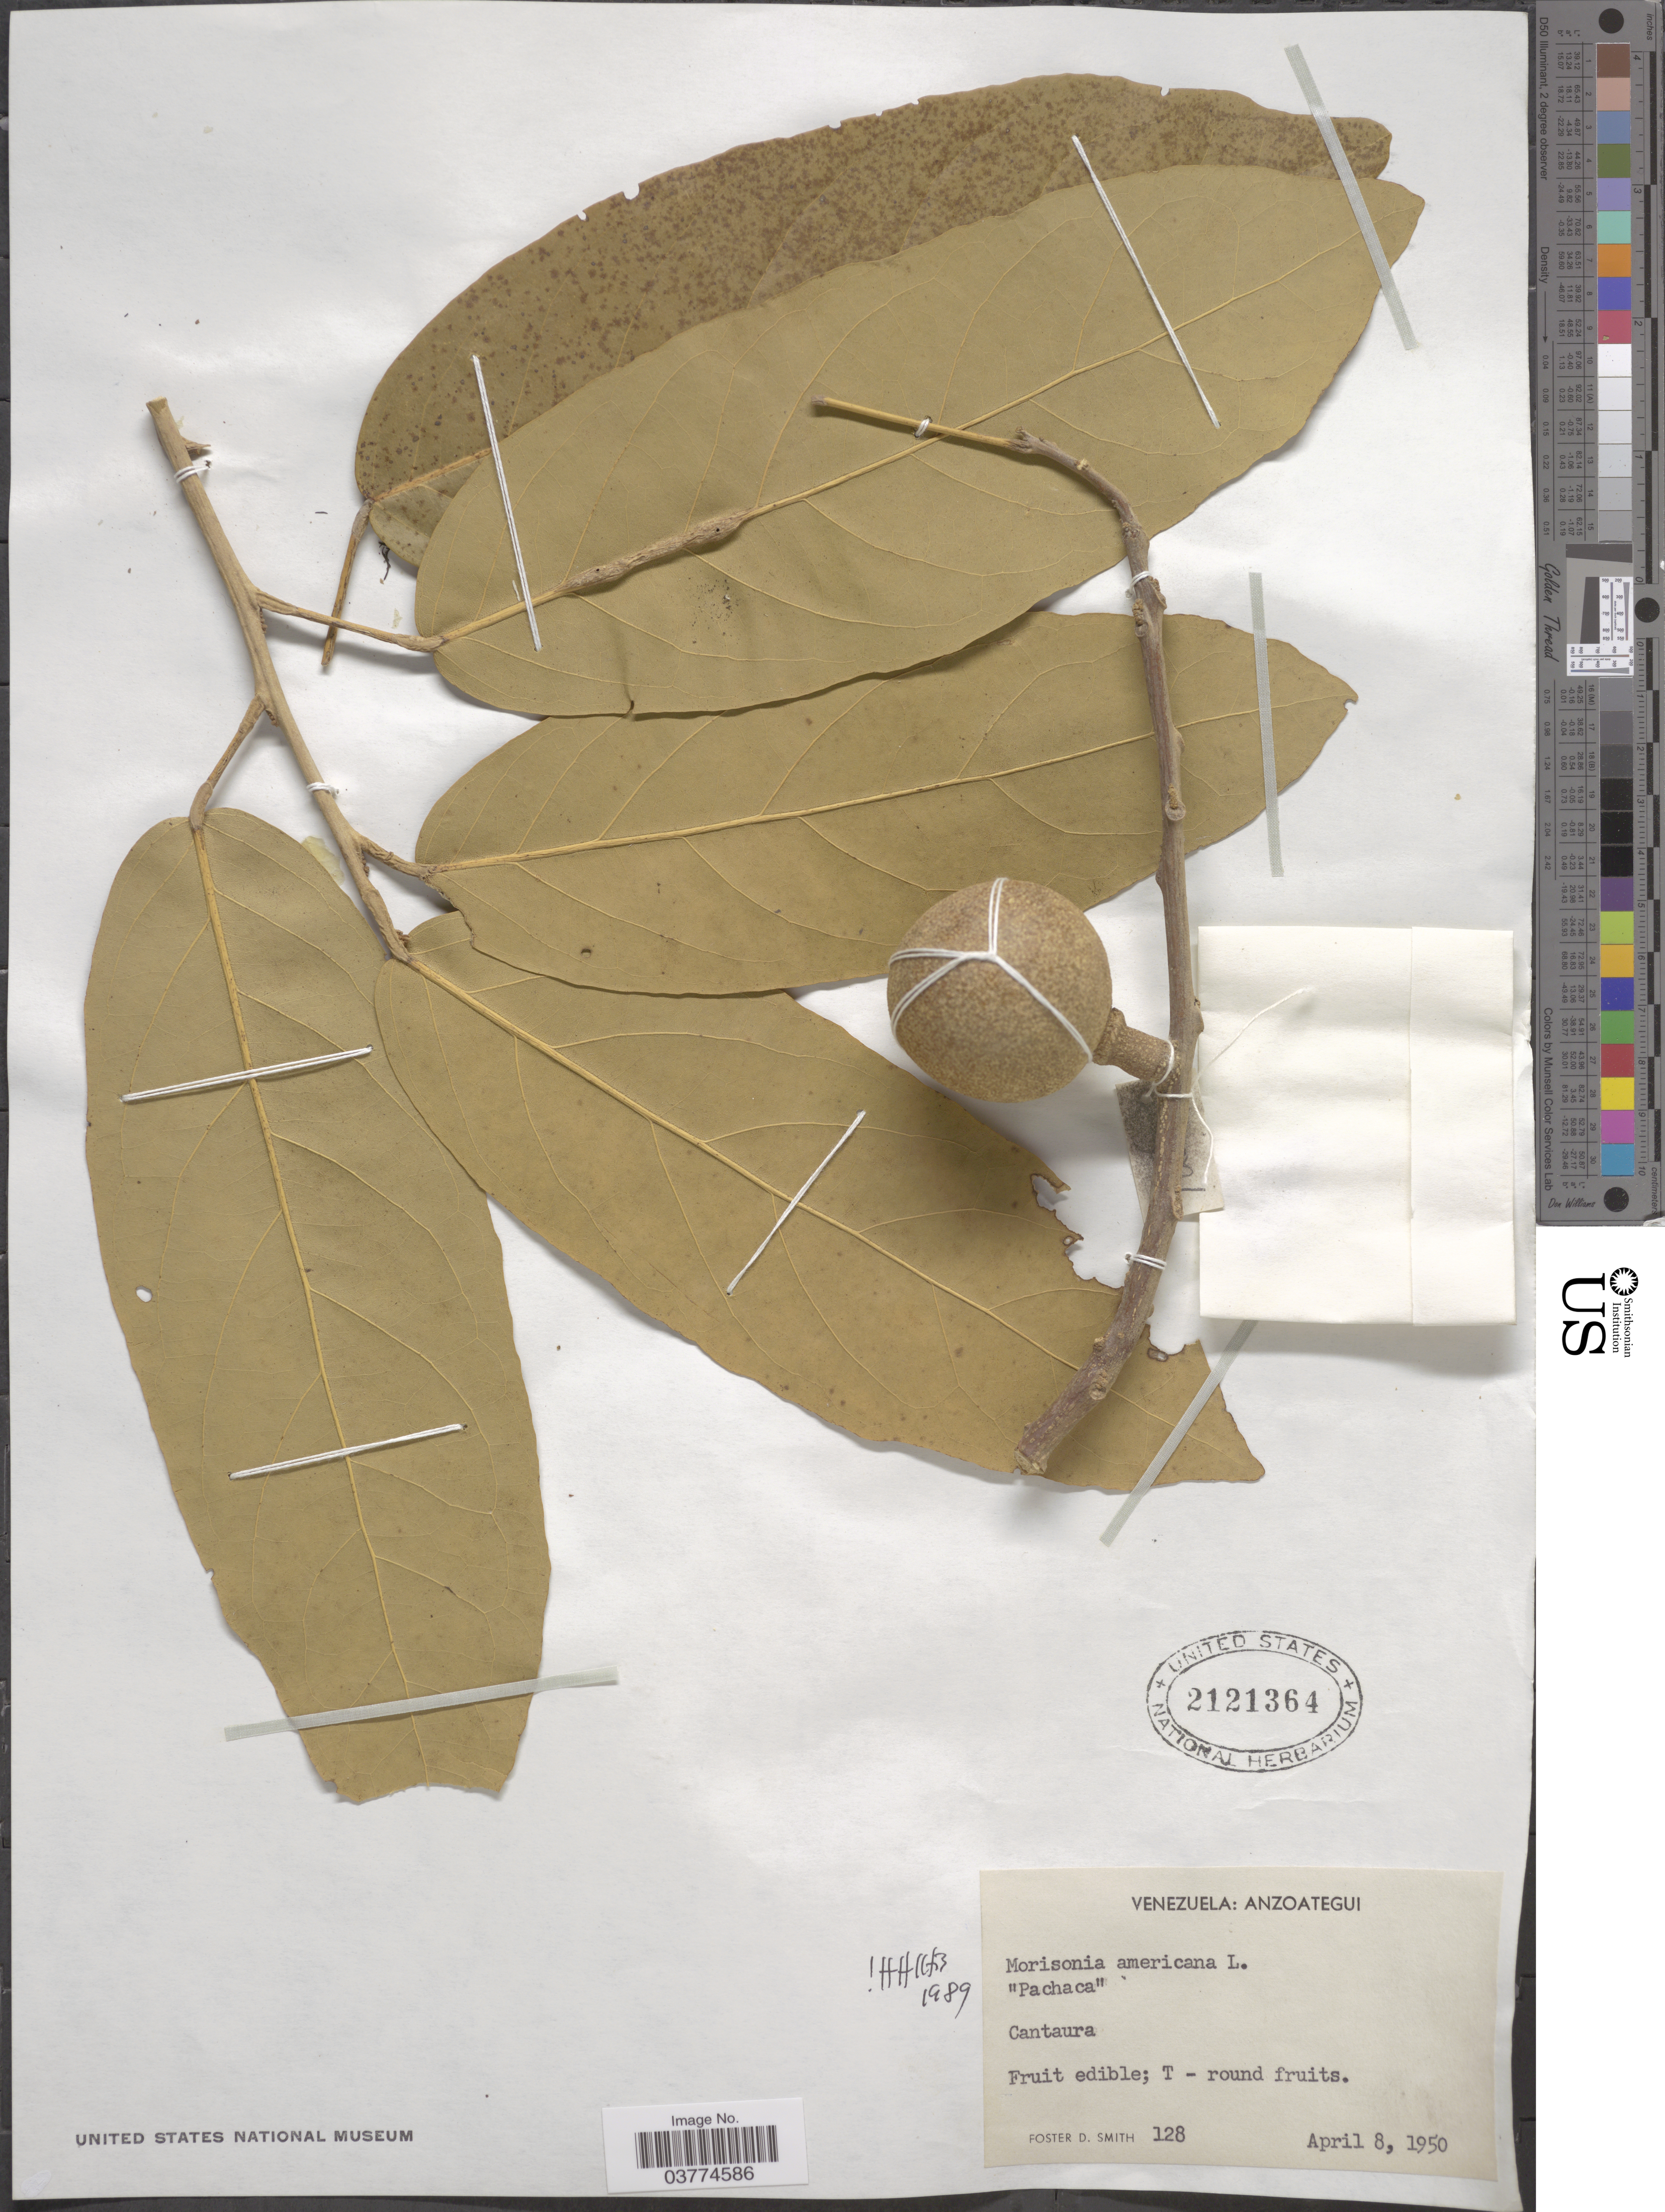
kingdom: Plantae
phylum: Tracheophyta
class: Magnoliopsida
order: Brassicales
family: Capparaceae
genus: Morisonia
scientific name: Morisonia americana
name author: L.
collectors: F. Smith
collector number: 128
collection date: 1950-04-08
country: Venezuela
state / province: Anzoategui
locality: Cantaura.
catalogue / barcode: US 2121364